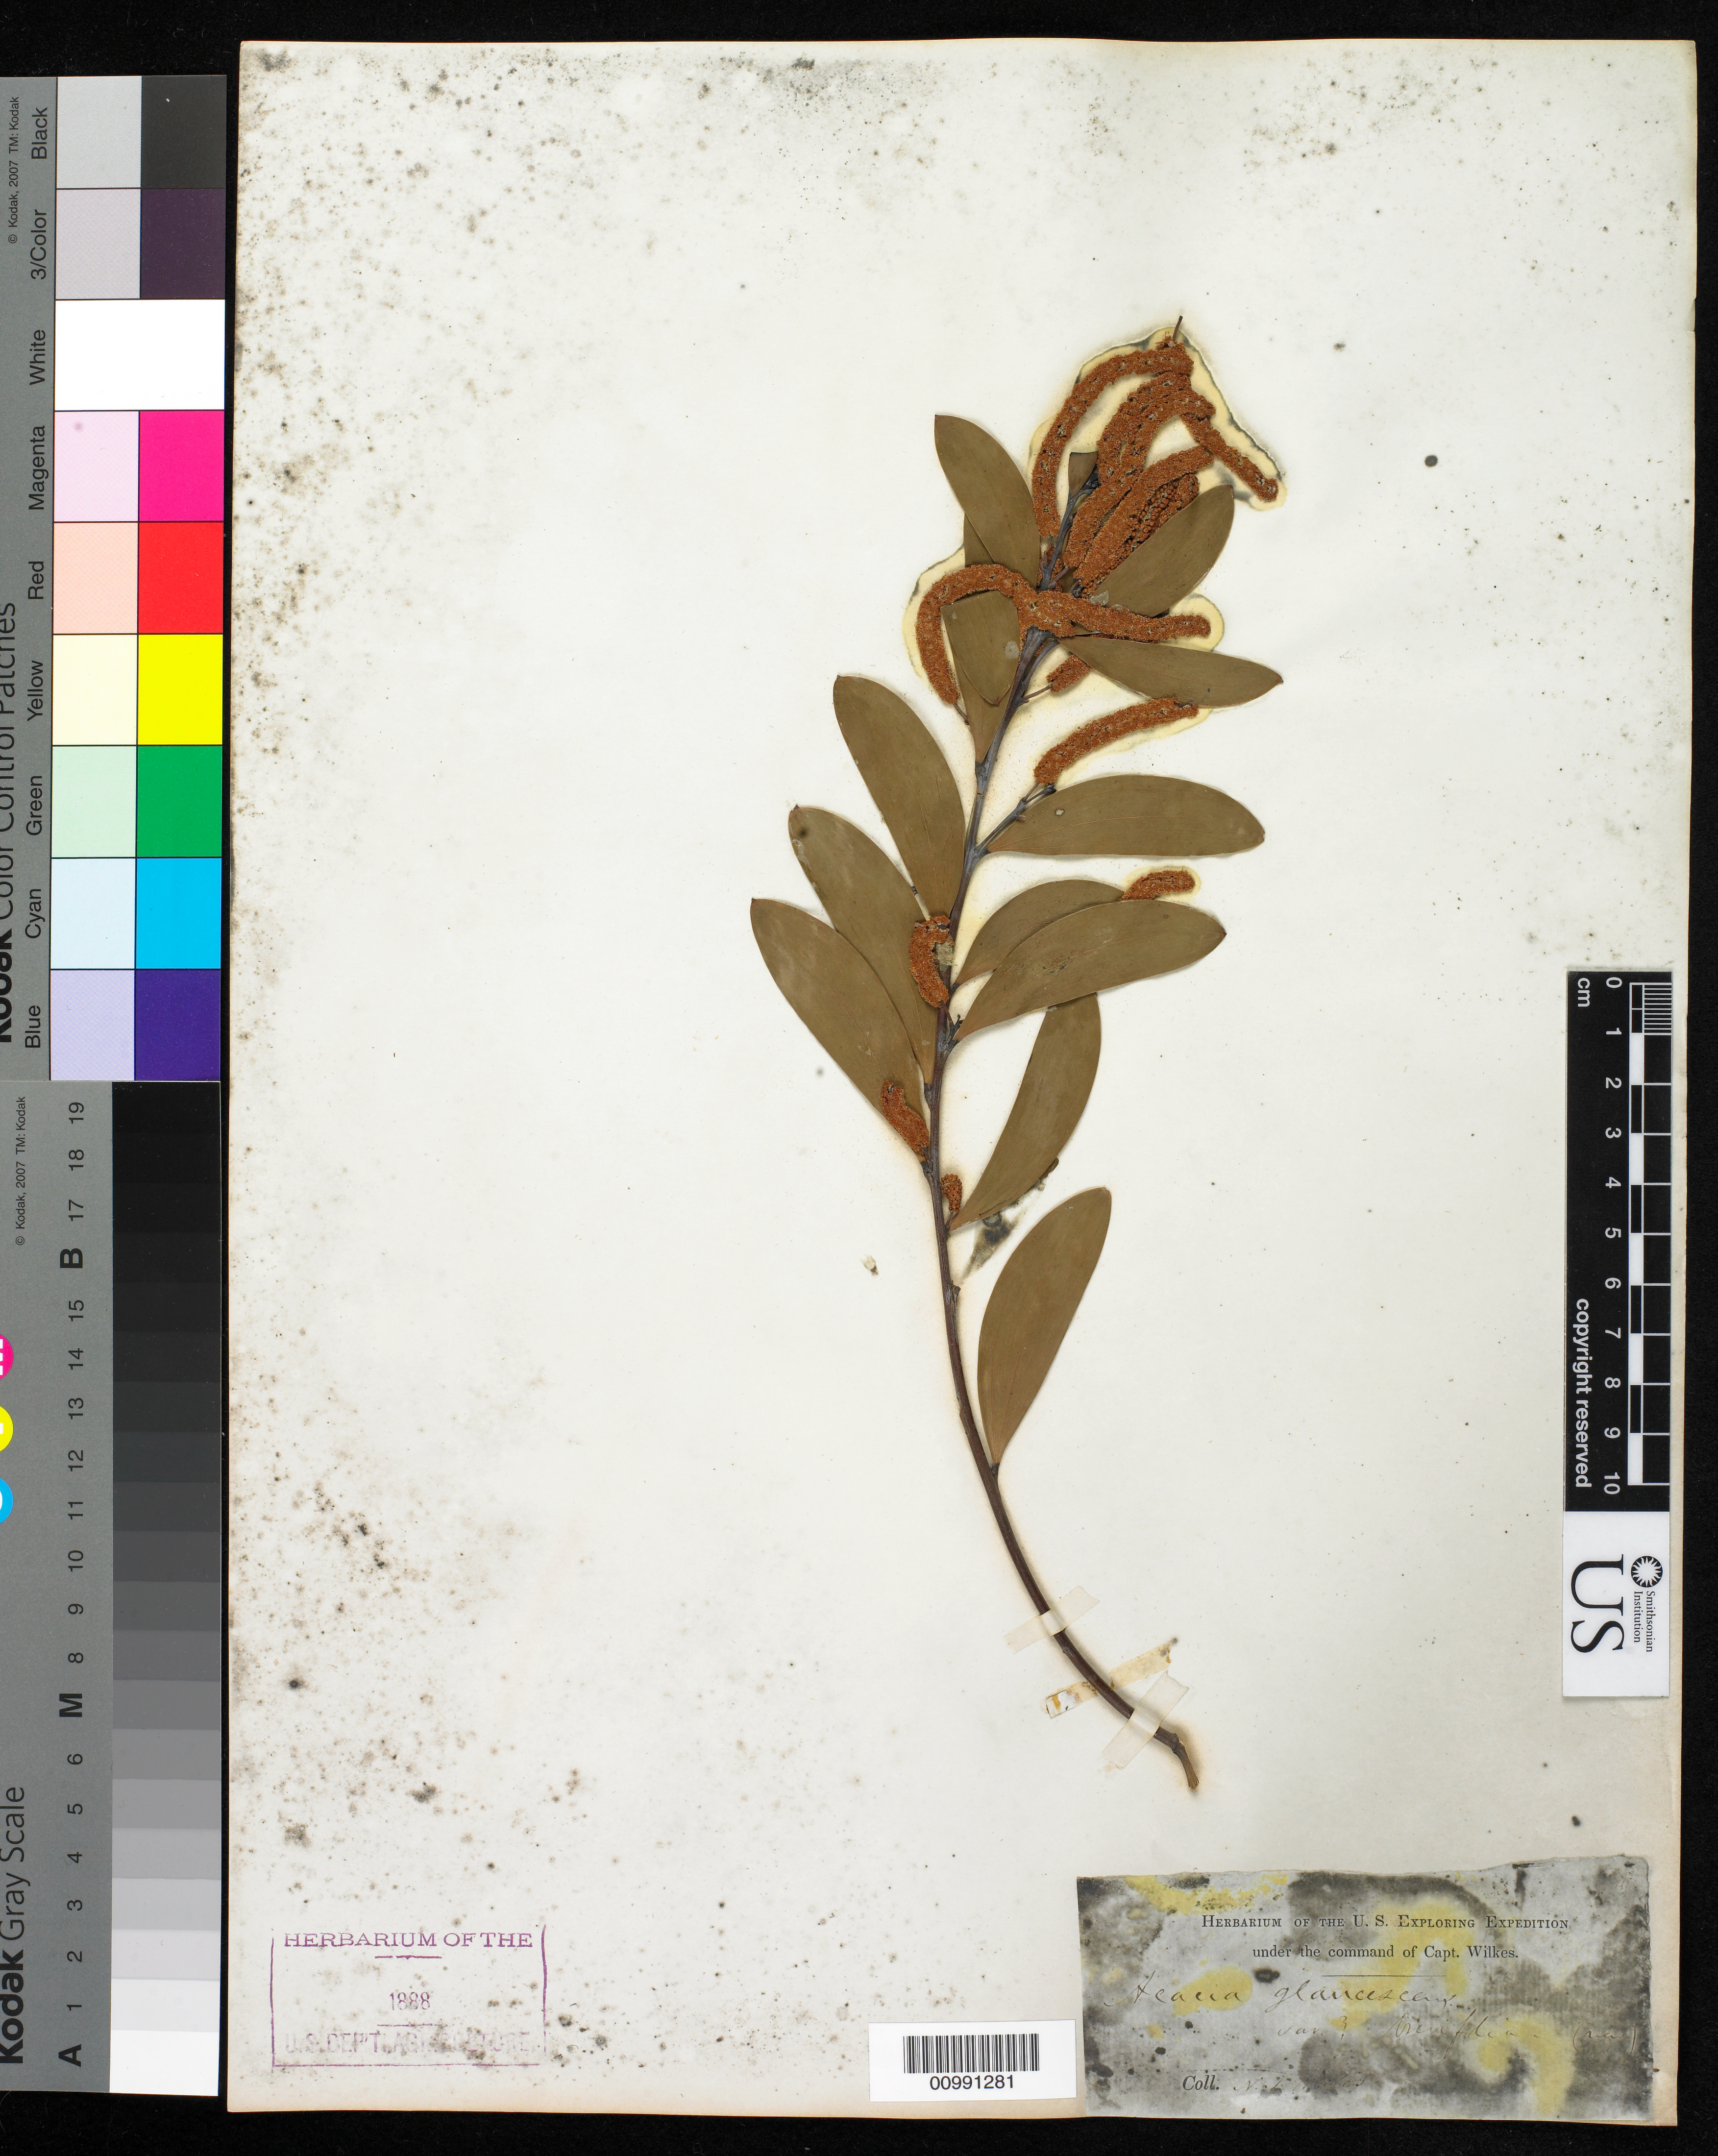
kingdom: Plantae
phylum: Tracheophyta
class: Magnoliopsida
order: Fabales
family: Fabaceae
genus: Acacia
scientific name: Acacia glaucescens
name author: Willd.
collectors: Wilkes Explor. Exped.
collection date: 1838/1842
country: Australia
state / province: New South Wales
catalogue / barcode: US 98520